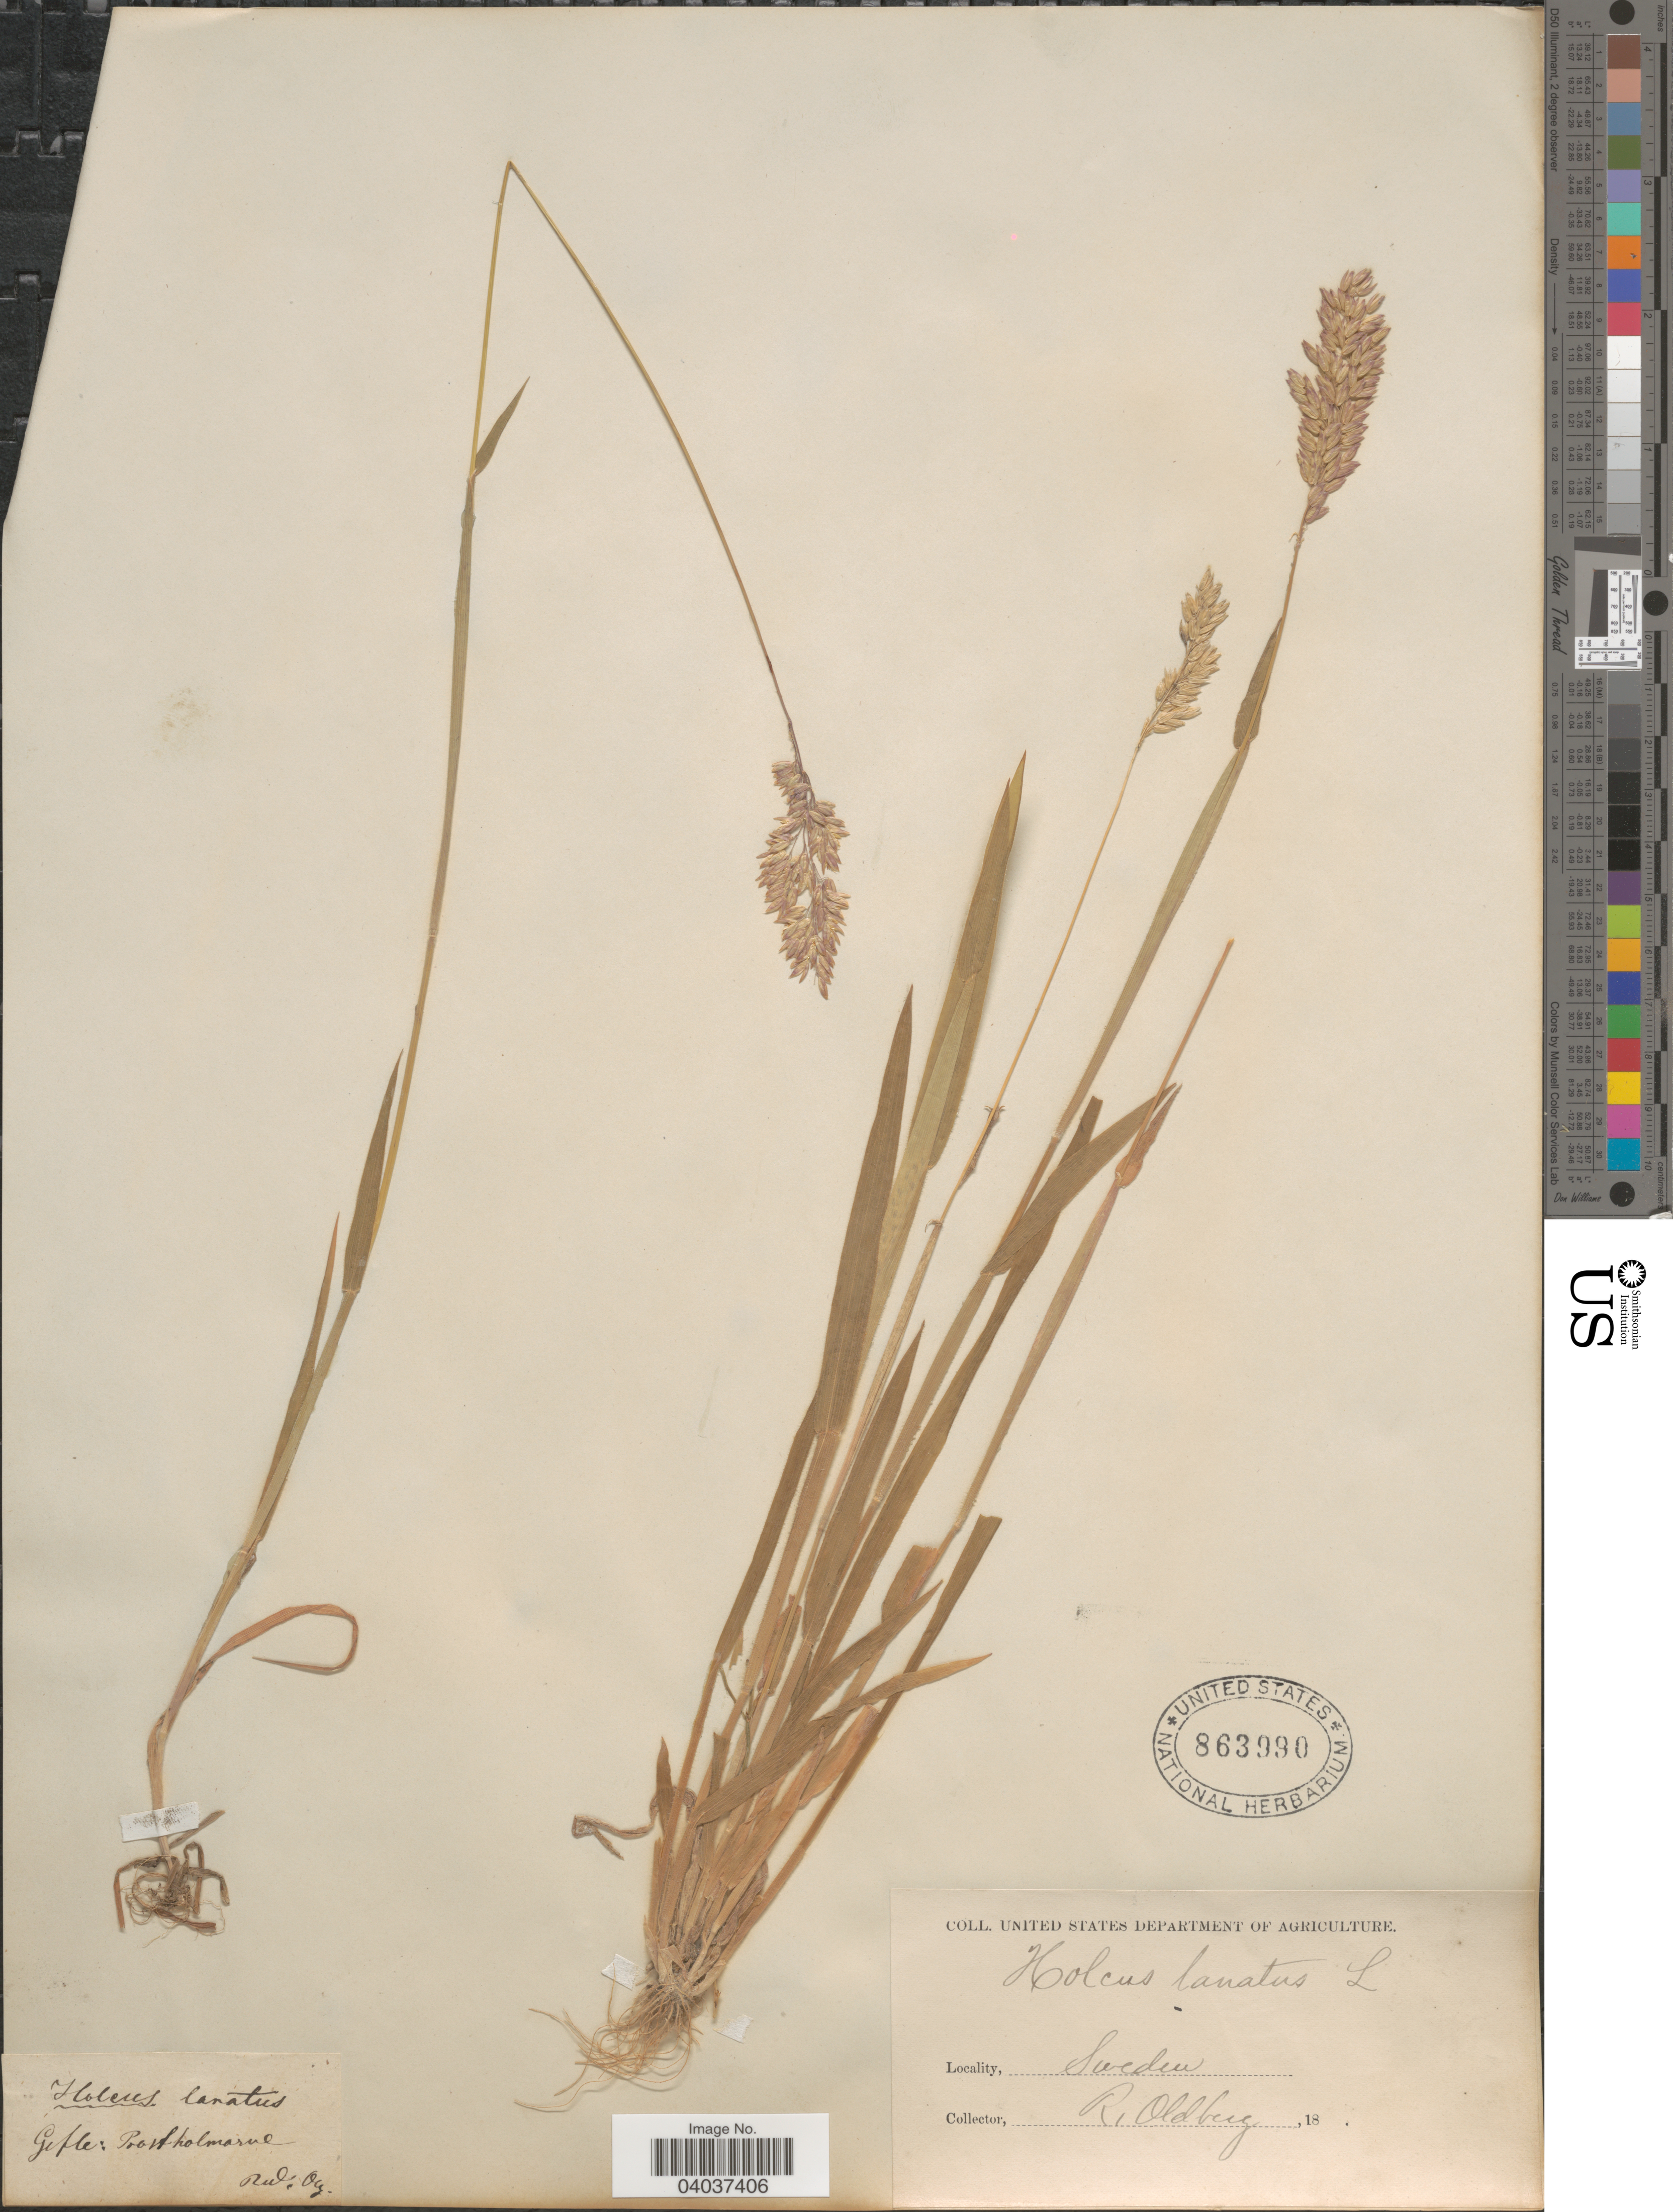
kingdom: Plantae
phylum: Tracheophyta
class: Liliopsida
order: Poales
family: Poaceae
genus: Holcus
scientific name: Holcus lanatus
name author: L.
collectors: R. Oldberg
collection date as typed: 18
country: Sweden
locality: Gefle: Prostholmarne.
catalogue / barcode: US 863990